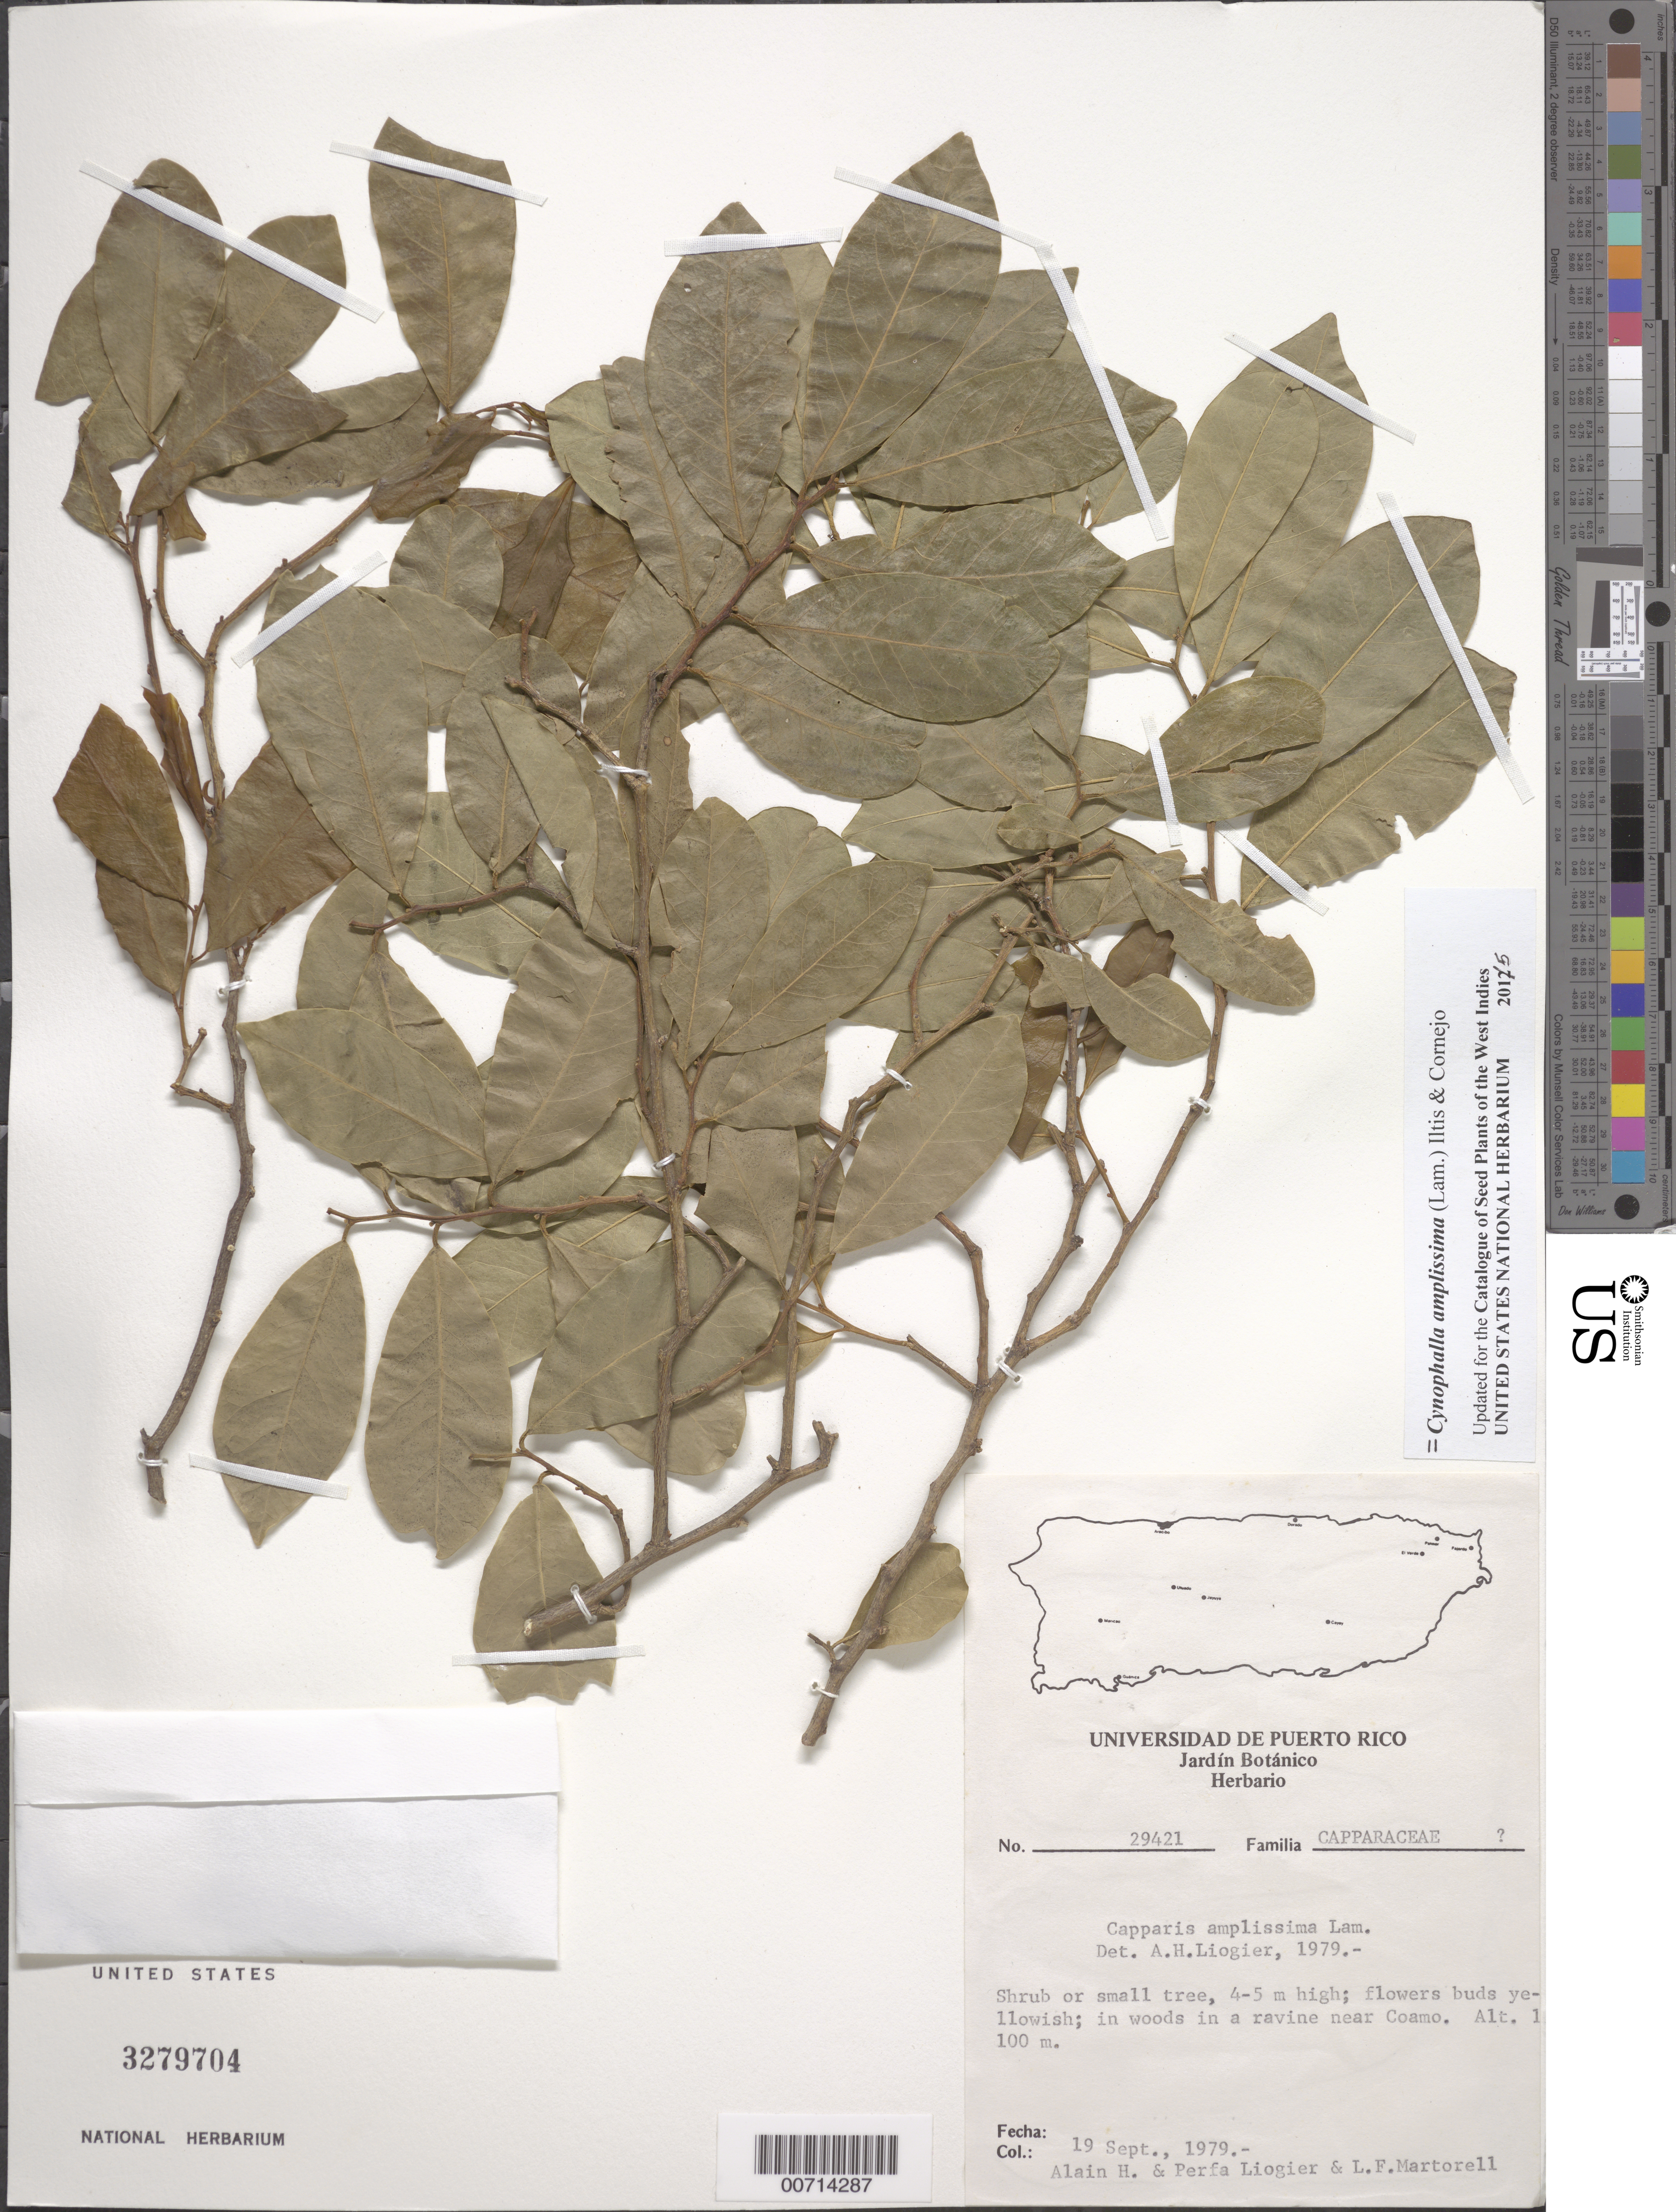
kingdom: Plantae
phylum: Tracheophyta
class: Magnoliopsida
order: Brassicales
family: Capparaceae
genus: Cynophalla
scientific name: Cynophalla amplissima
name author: (Lam.) Iltis & Cornejo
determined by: Liogier, Alain H.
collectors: A. H. Liogier, M. P. Liogier & L. Martorell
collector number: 29421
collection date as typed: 19 Sep 1979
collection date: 1979-09-19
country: Puerto Rico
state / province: Coamo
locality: Coamo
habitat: In woods in a ravine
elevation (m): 100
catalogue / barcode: US 3279704